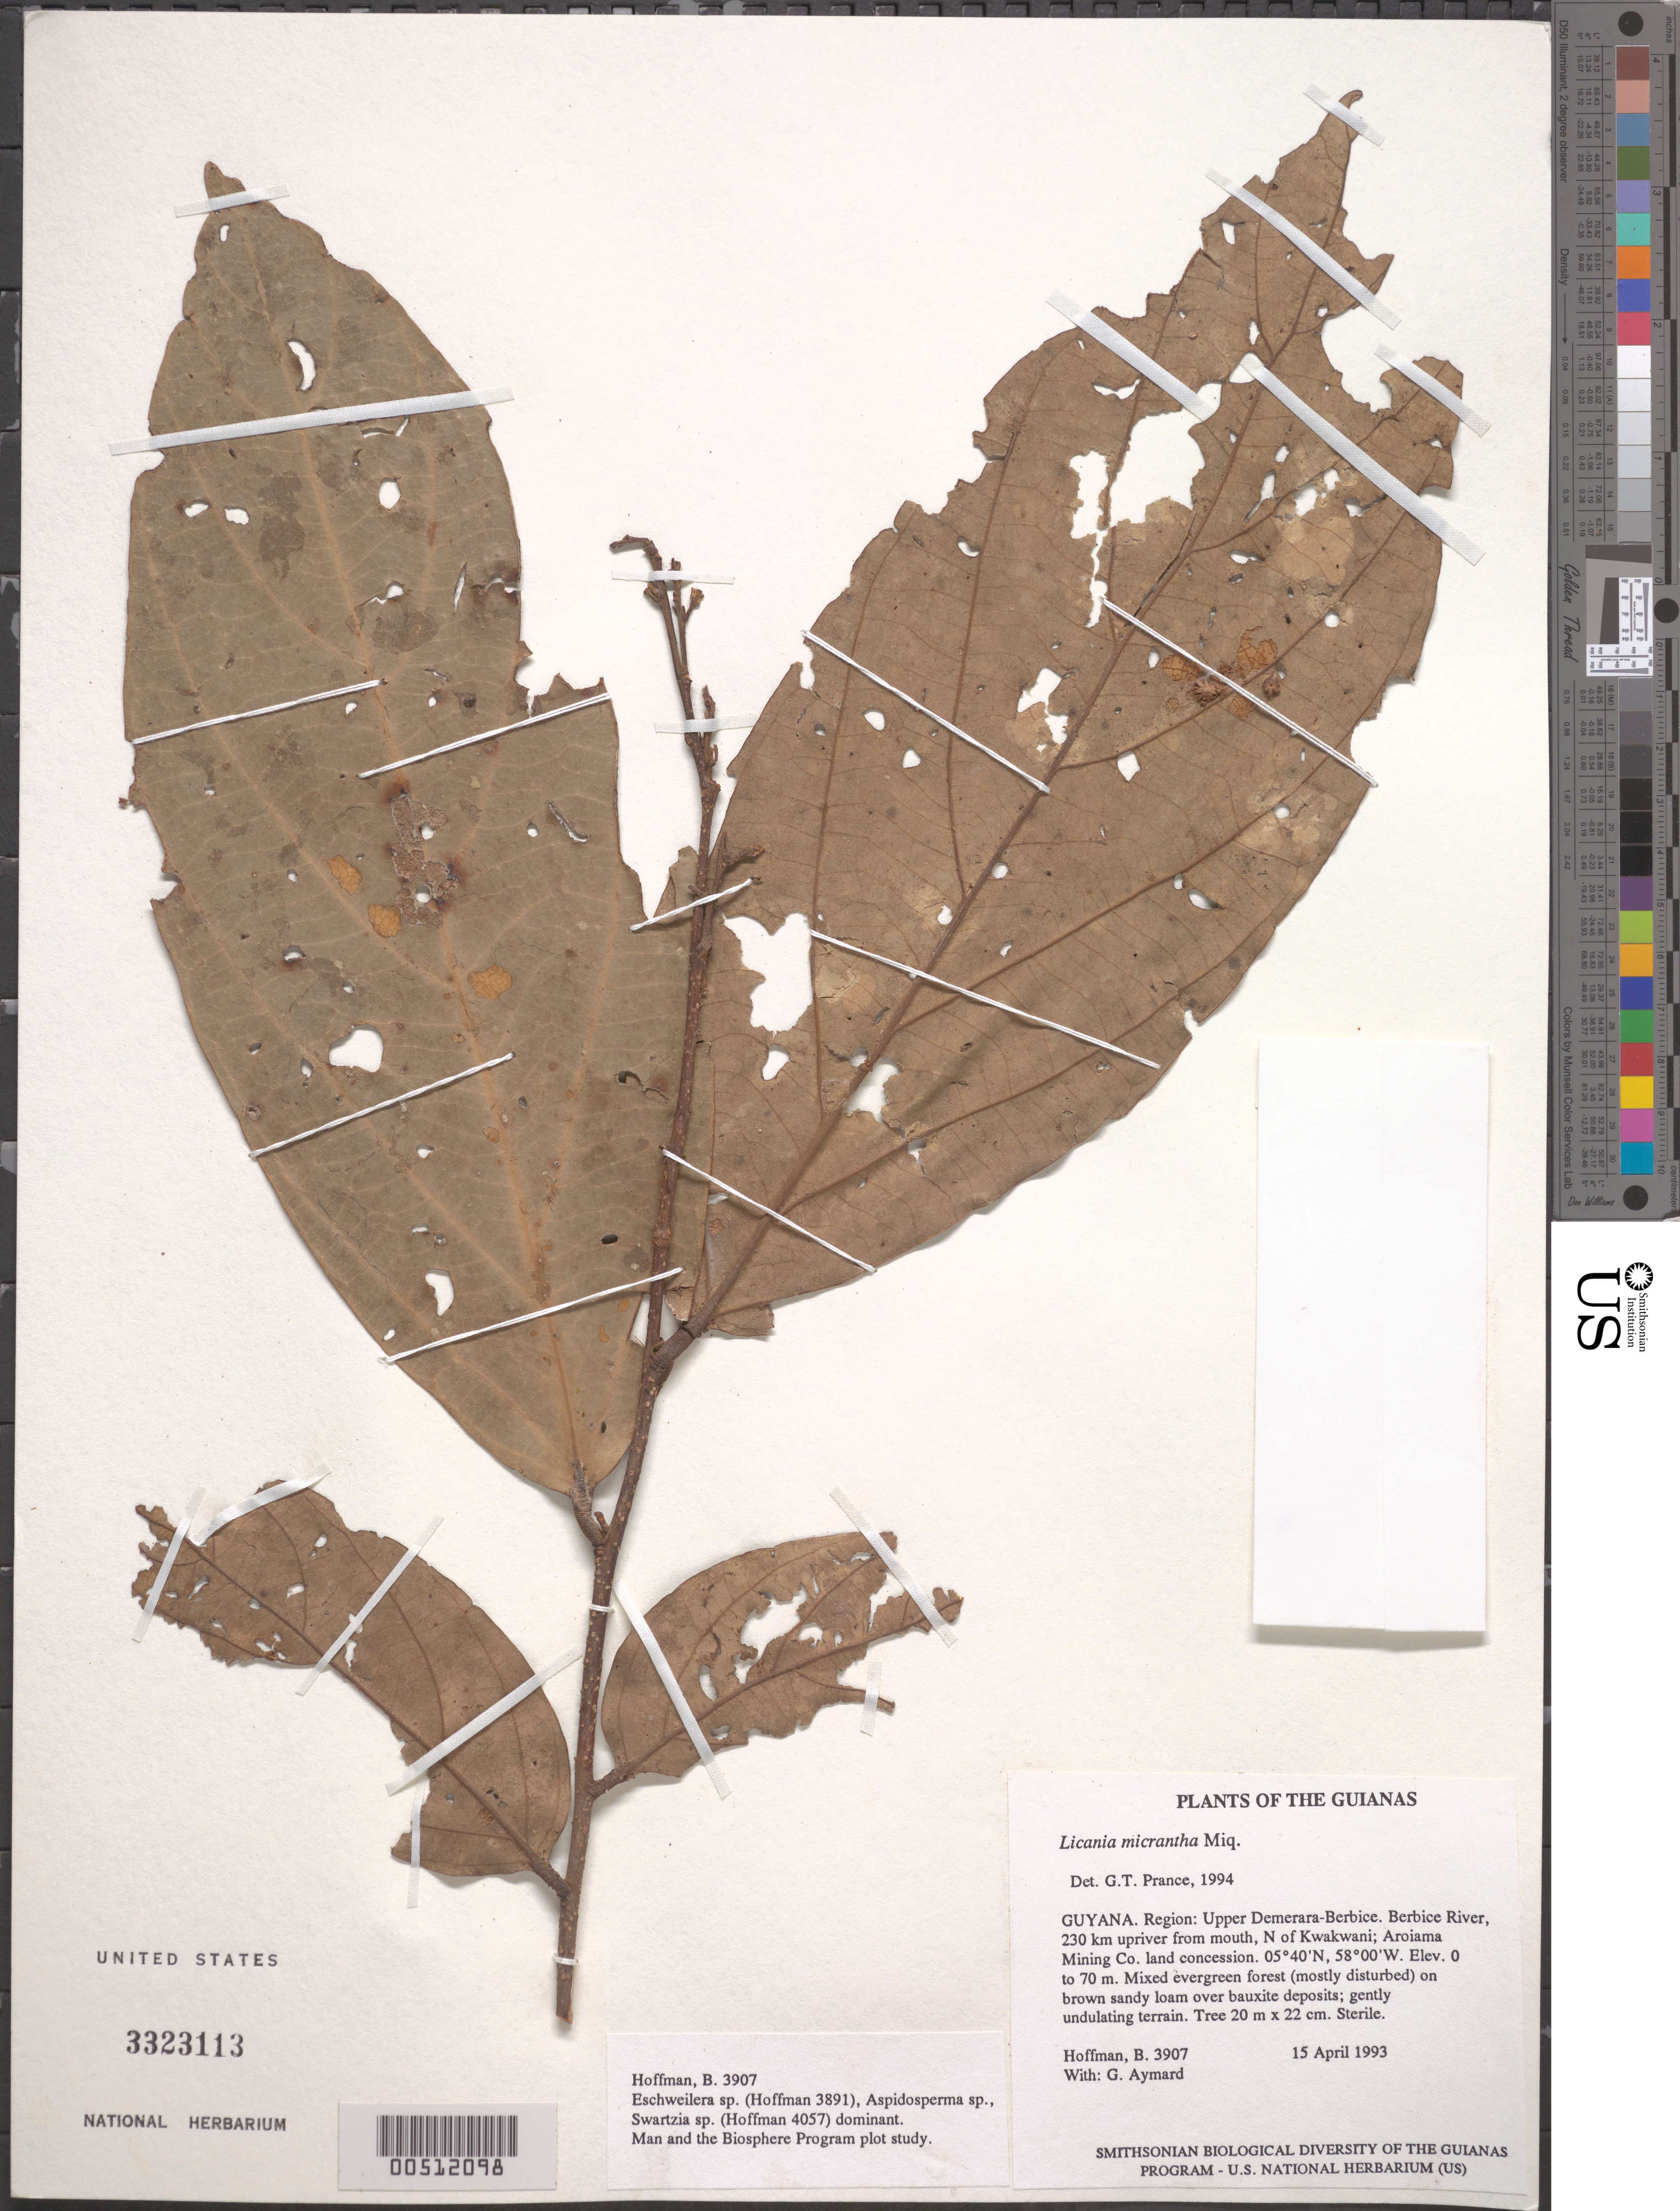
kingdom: Plantae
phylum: Tracheophyta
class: Magnoliopsida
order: Malpighiales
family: Chrysobalanaceae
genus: Licania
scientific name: Licania micrantha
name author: Miq.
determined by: Prance, G. T.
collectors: B. Hoffman & G. A. Aymard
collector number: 3907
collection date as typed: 15 April 1993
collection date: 1993-04-15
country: Guyana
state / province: U. Demerara-Berbice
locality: Berbice River, 230 km upriver from mouth, N of Kwakwani; Aroiama Mining Co. land concession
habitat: Mixed evergreen forest (mostly disturbed) on brown sandy loam over bauxite deposits; gently undulating terrain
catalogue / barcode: US 3323113